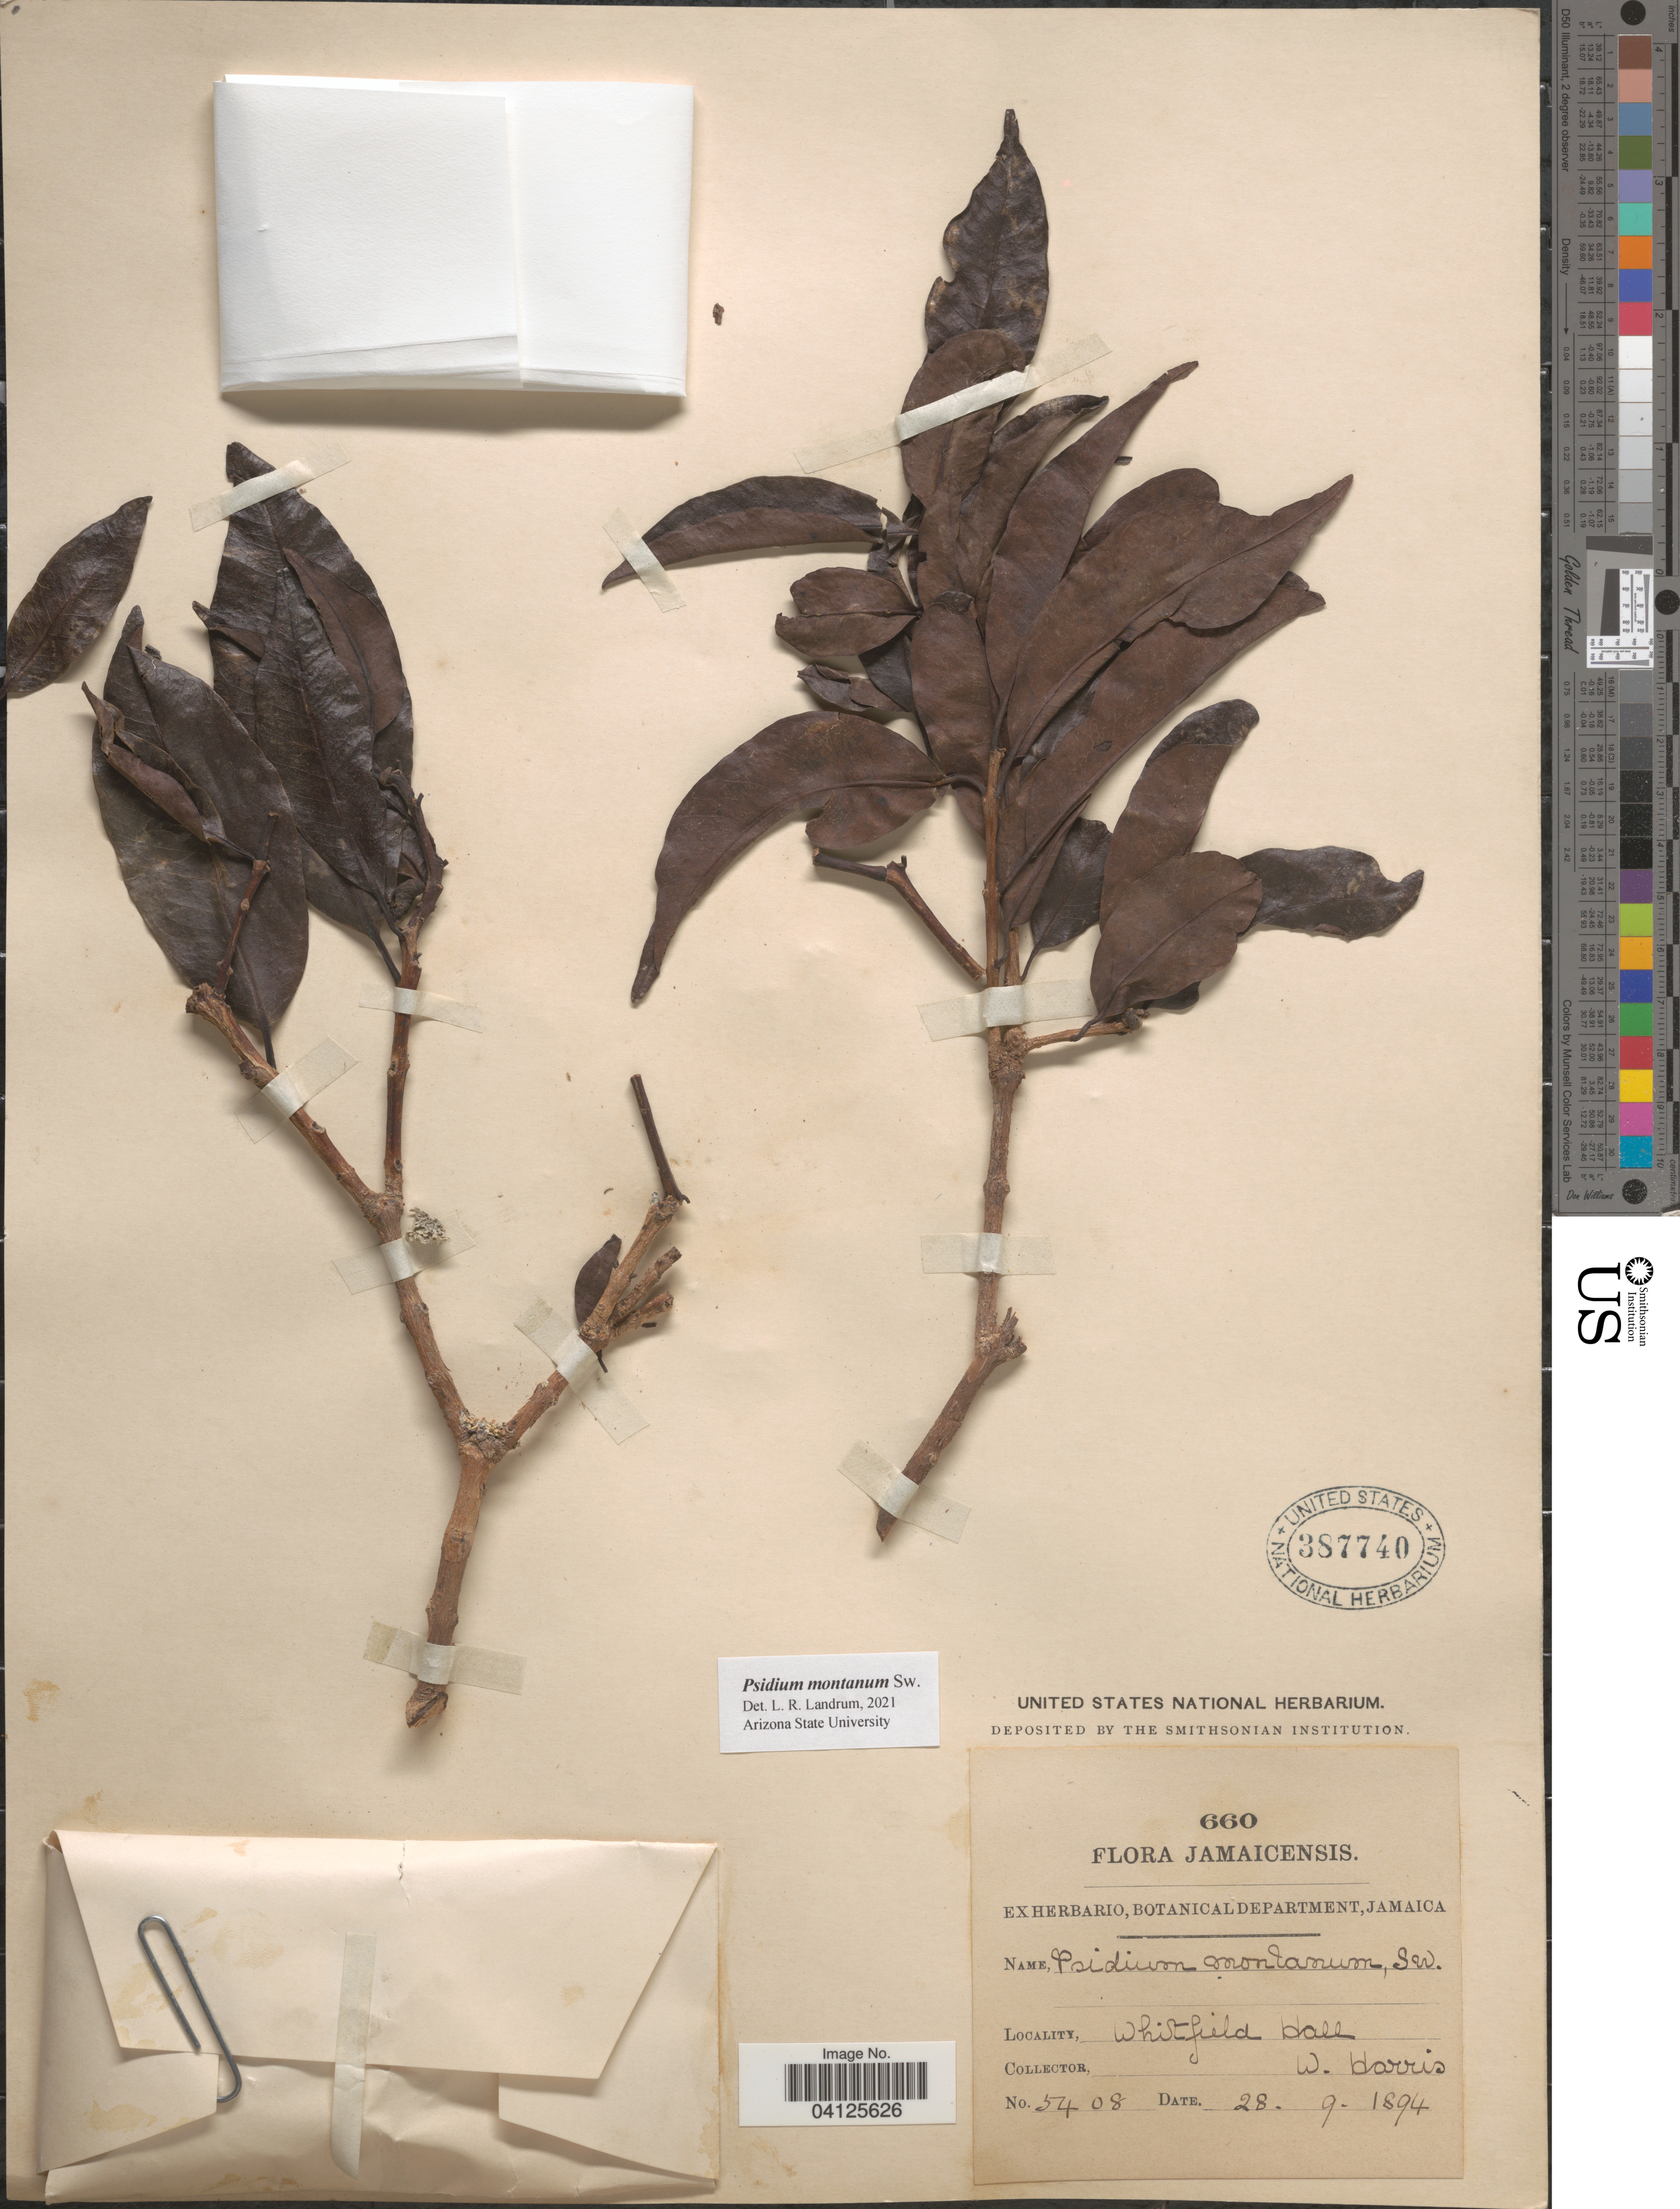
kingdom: Plantae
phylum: Tracheophyta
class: Magnoliopsida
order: Myrtales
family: Myrtaceae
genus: Psidium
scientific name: Psidium montanum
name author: Sw.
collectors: W. Harris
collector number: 5408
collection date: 1894-09-28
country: Jamaica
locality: Jamaicensis. Whitfield Hall.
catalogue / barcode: US 387740